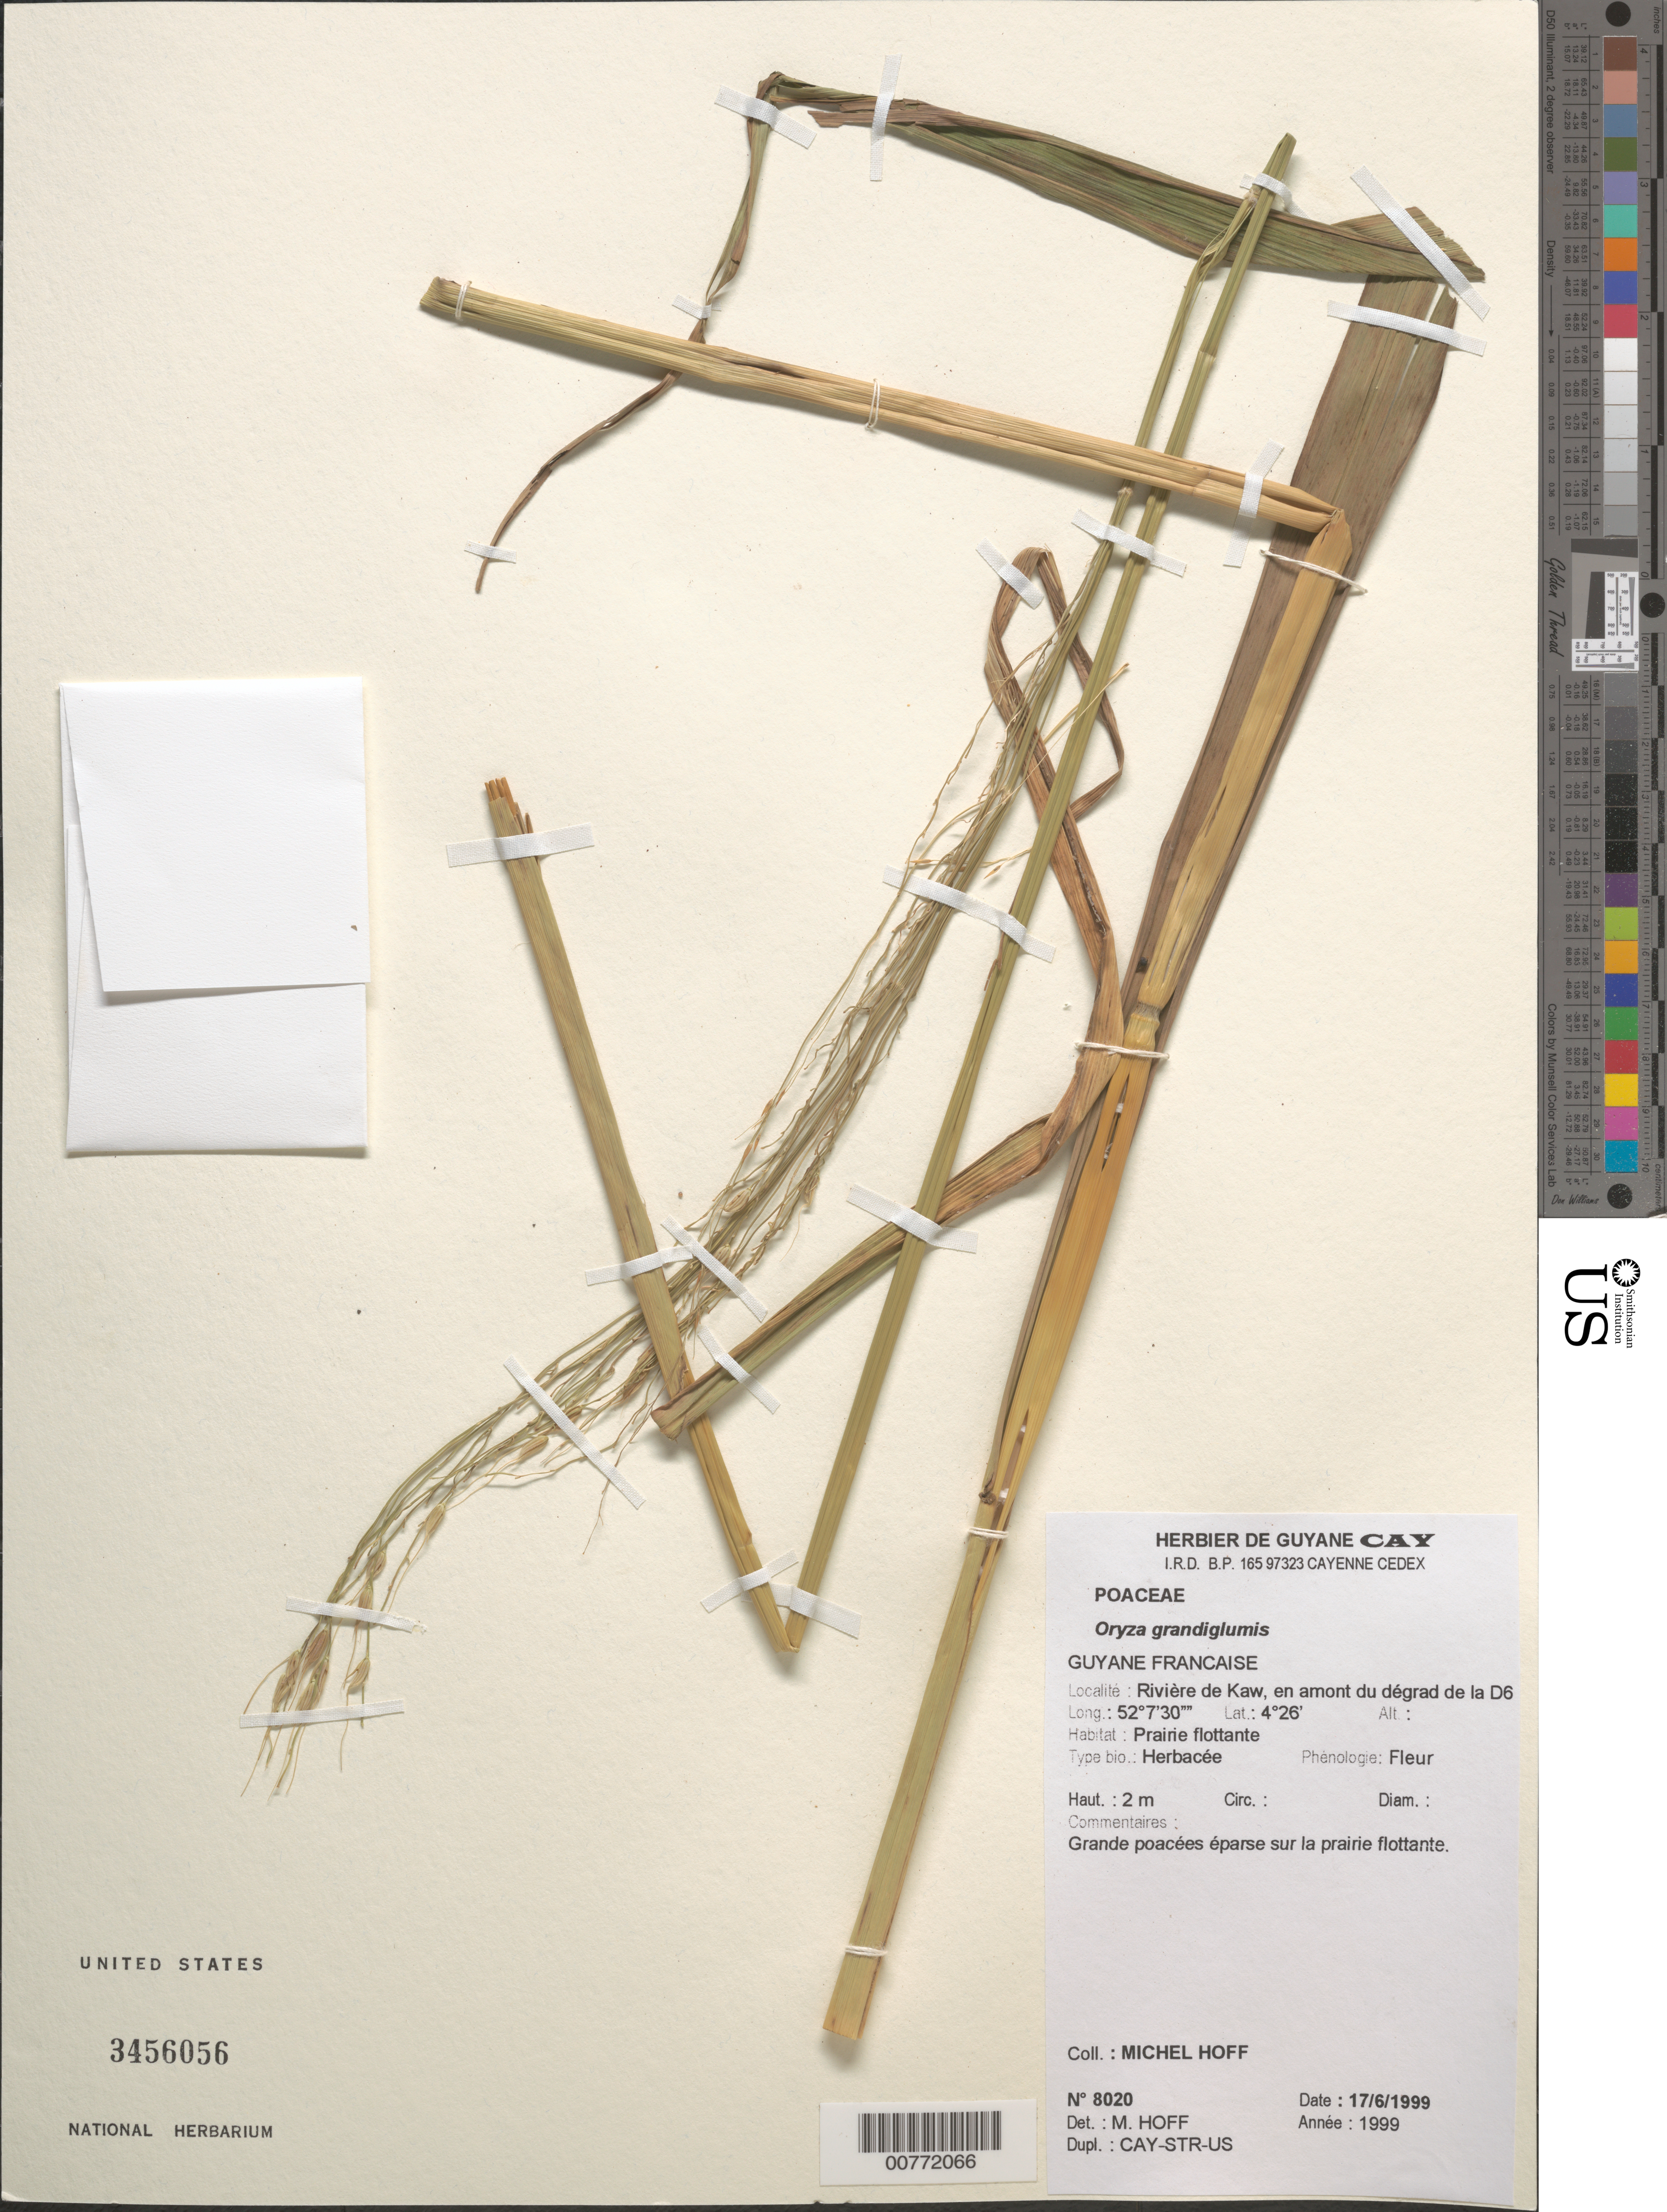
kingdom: Plantae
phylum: Tracheophyta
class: Liliopsida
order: Poales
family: Poaceae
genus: Oryza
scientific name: Oryza grandiglumis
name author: (Döll) Prod.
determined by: Hoff, M.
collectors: M. Hoff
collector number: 8020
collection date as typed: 17-Jun-99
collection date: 1999-06-17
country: French Guiana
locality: Rivière de Kaw, en amont du dégrad de la D6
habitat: Prairie flottante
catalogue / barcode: US 3456056